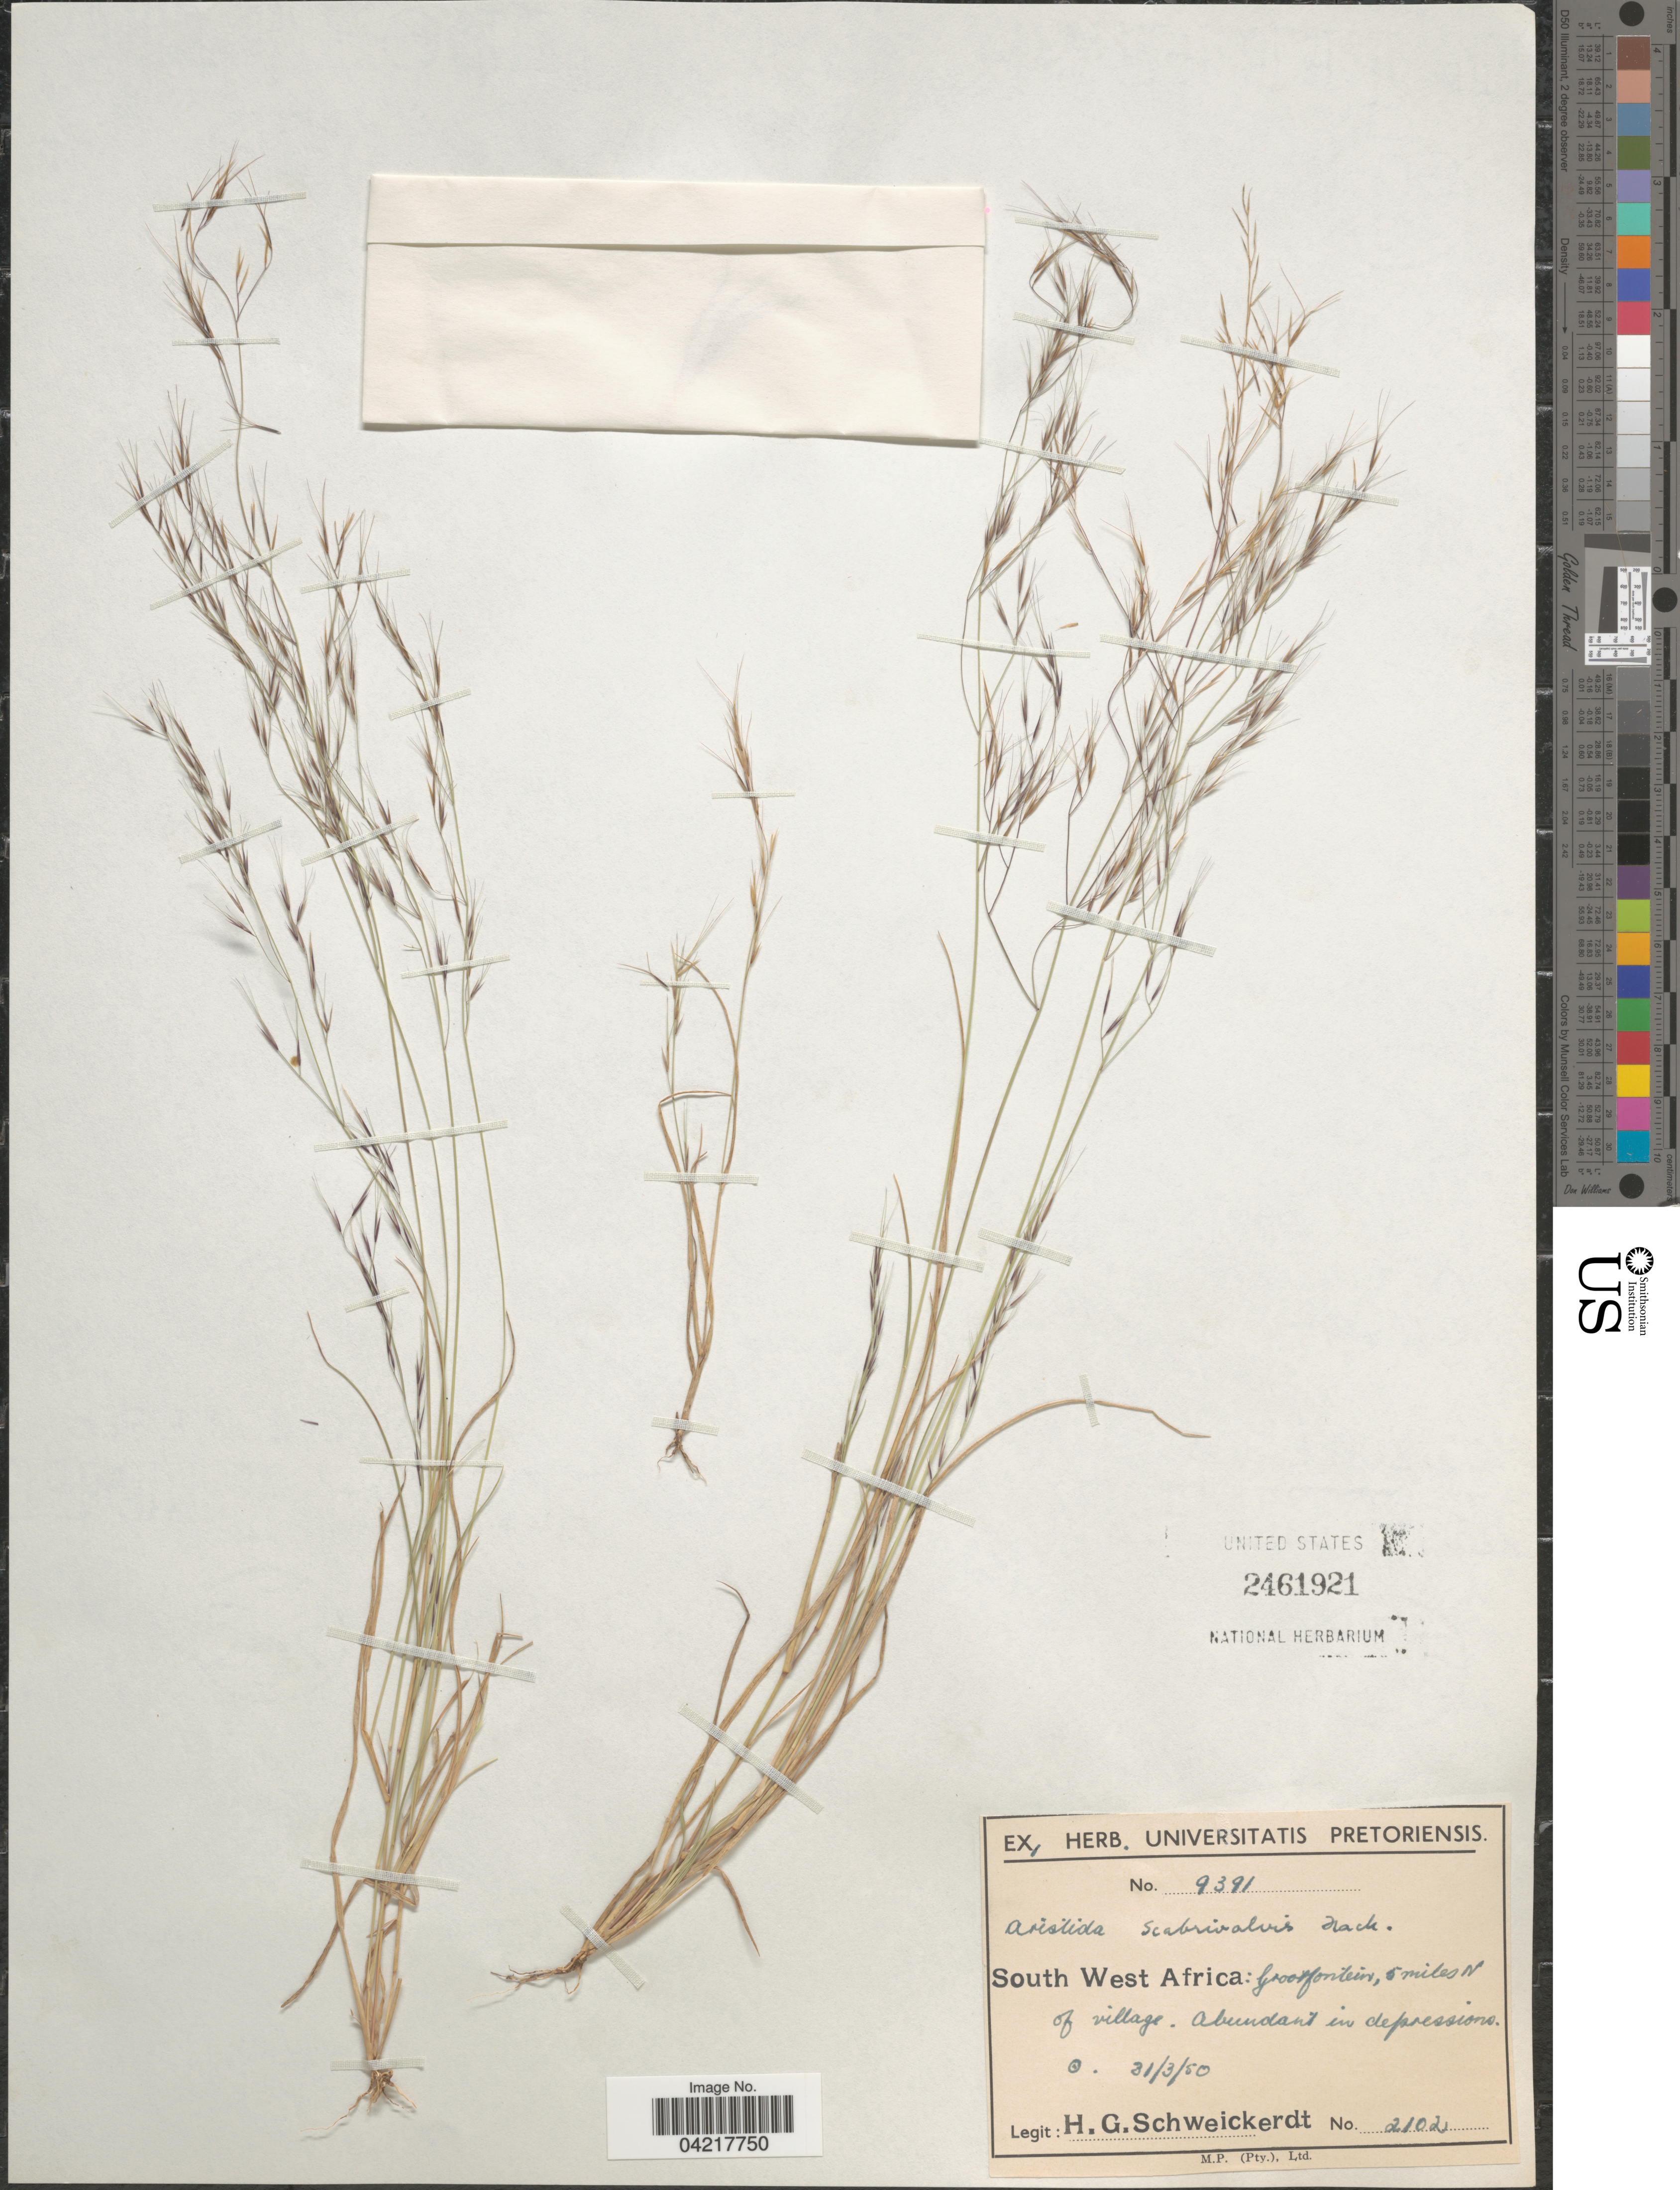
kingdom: Plantae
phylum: Tracheophyta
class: Liliopsida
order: Poales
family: Poaceae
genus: Aristida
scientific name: Aristida scabrivalvis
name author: Hack.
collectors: H. Schweickerdt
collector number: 2102/9391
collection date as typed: Transcribed d/m/y: 31/3/50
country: Namibia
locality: South West Africa: Grootfontein, 5 miles N of village. Abundant in depression.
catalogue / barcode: US 2461921